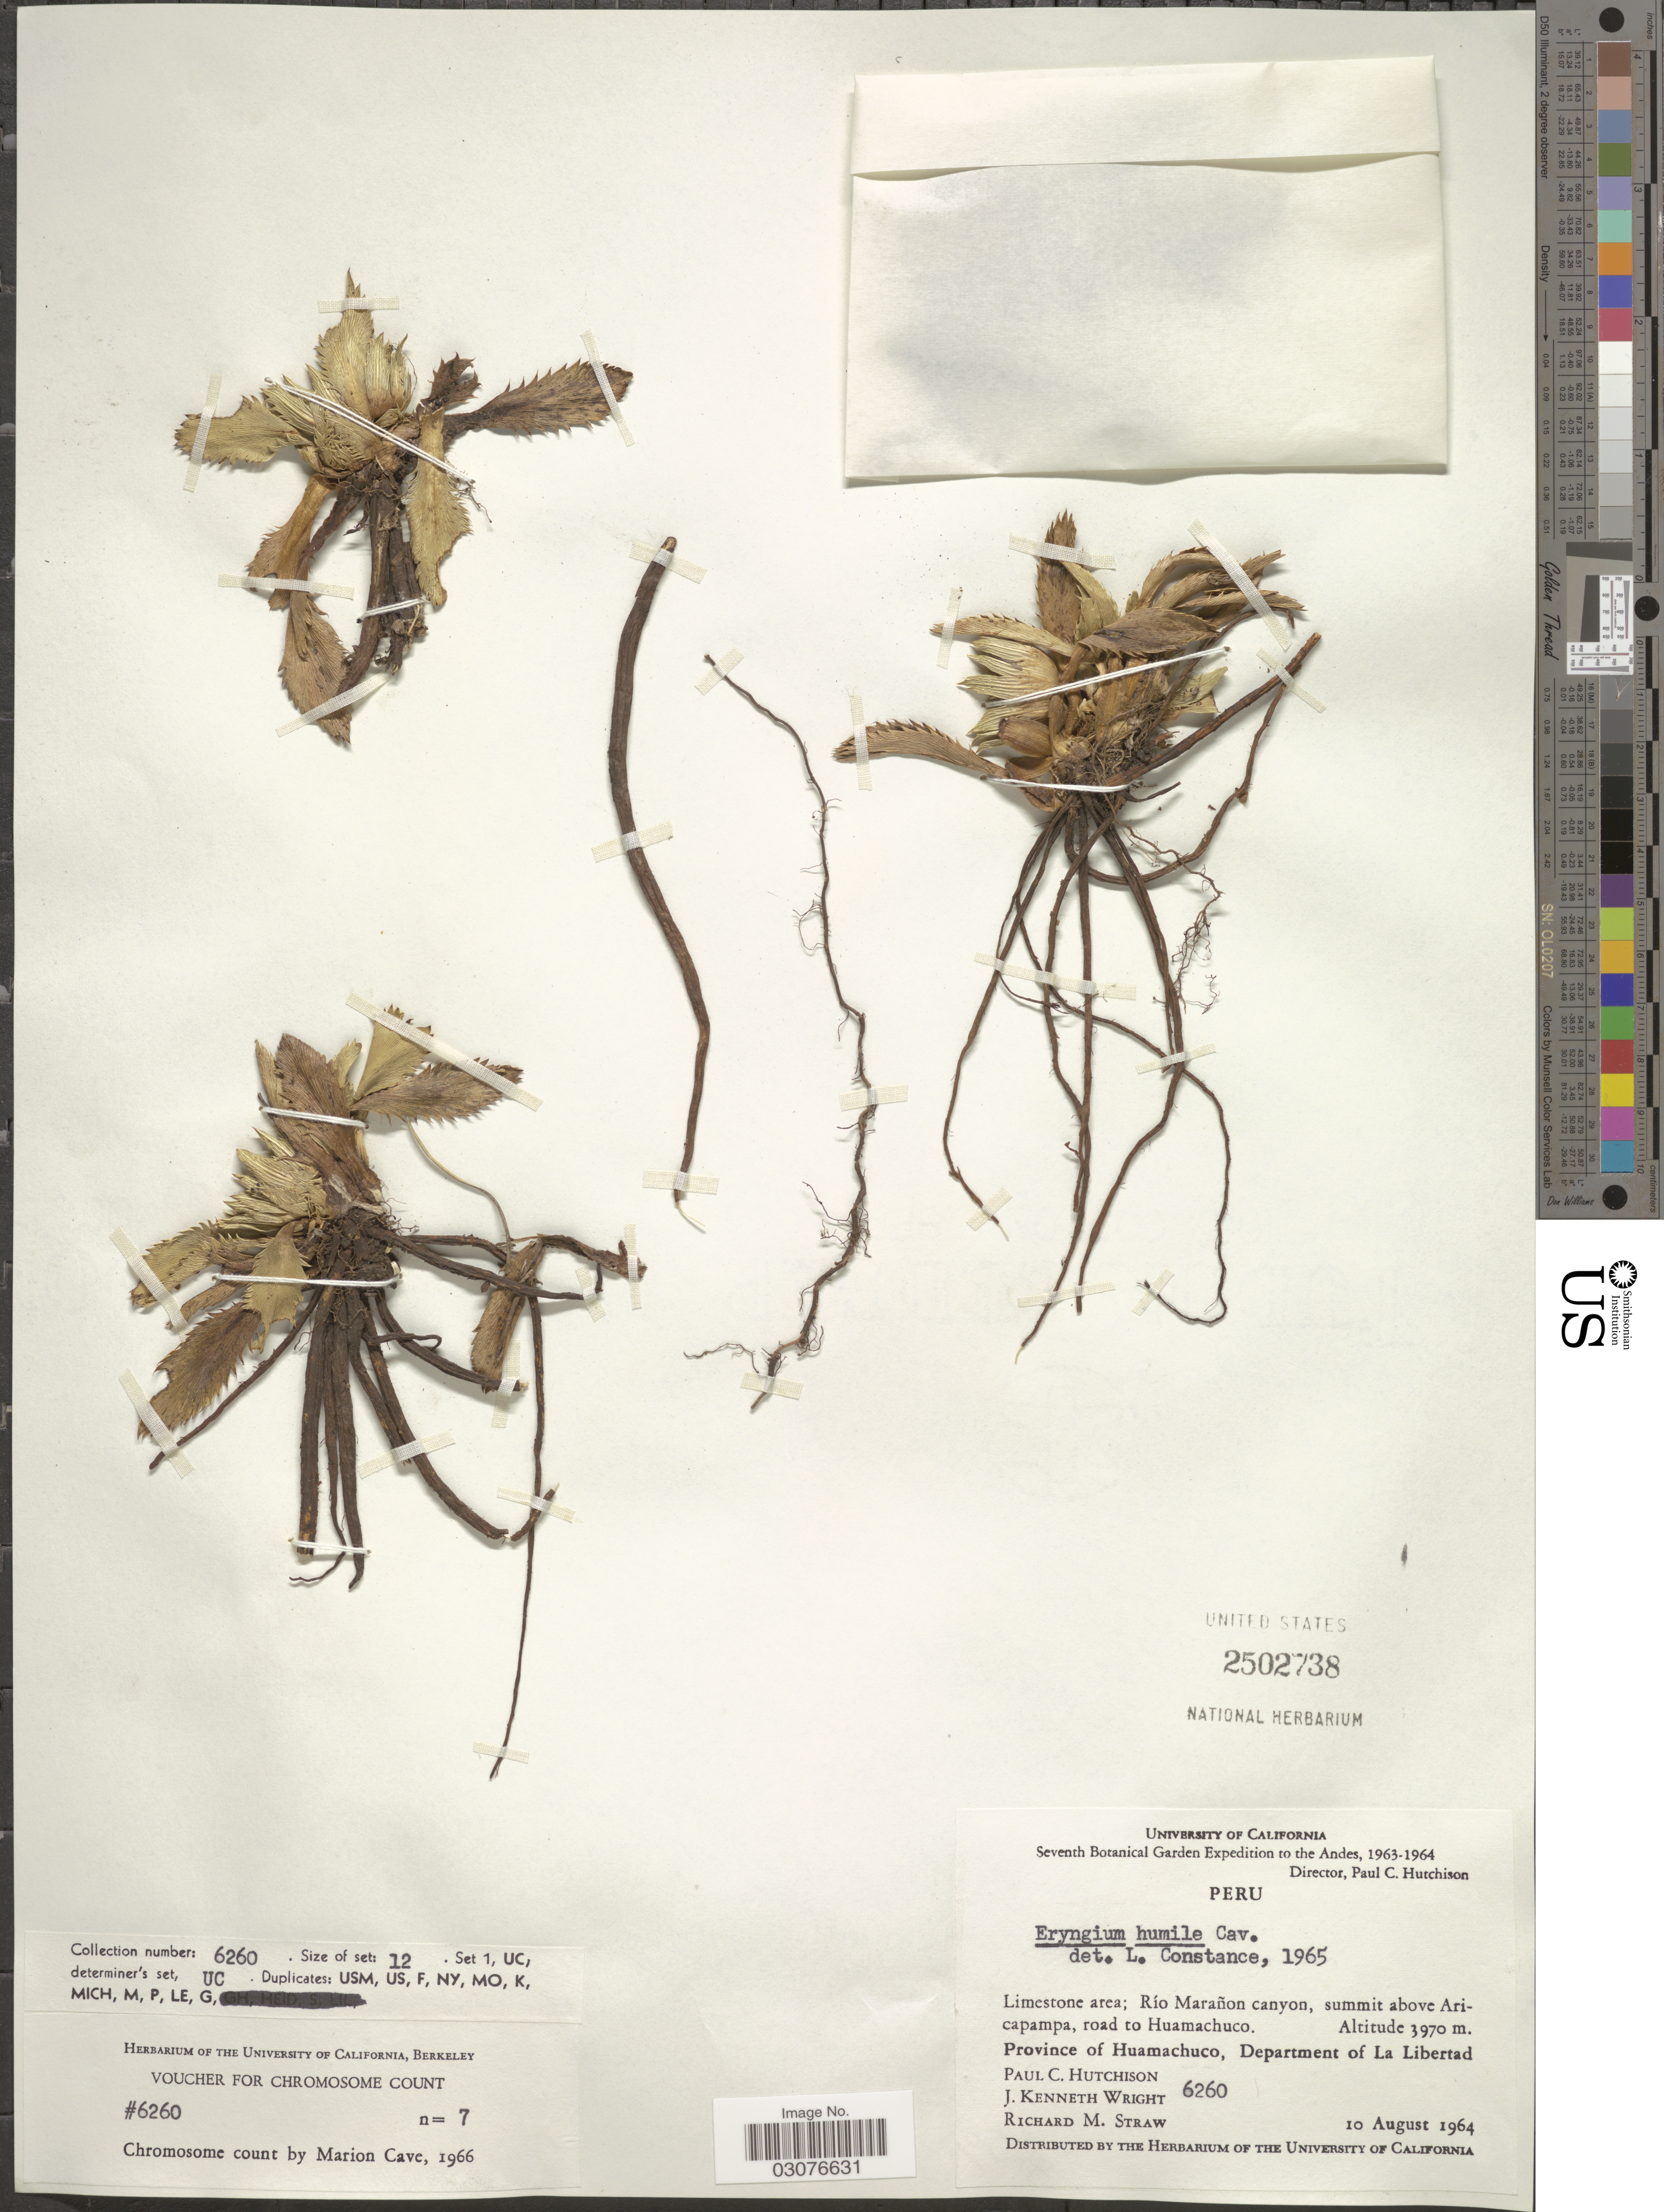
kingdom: Plantae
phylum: Tracheophyta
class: Magnoliopsida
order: Apiales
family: Apiaceae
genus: Eryngium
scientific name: Eryngium humile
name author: Cav.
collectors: P. C. Hutchison, J. K. Wright & R. M. Straw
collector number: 6260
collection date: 1964-08-10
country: Peru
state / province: La Libertad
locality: The Andes, Limestone area: Río Marañon canyon, summit above Aricapampa, road to Huamachuco, Province of Huamachuco, Department of La Libertad.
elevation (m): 3970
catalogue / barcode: US 2502738